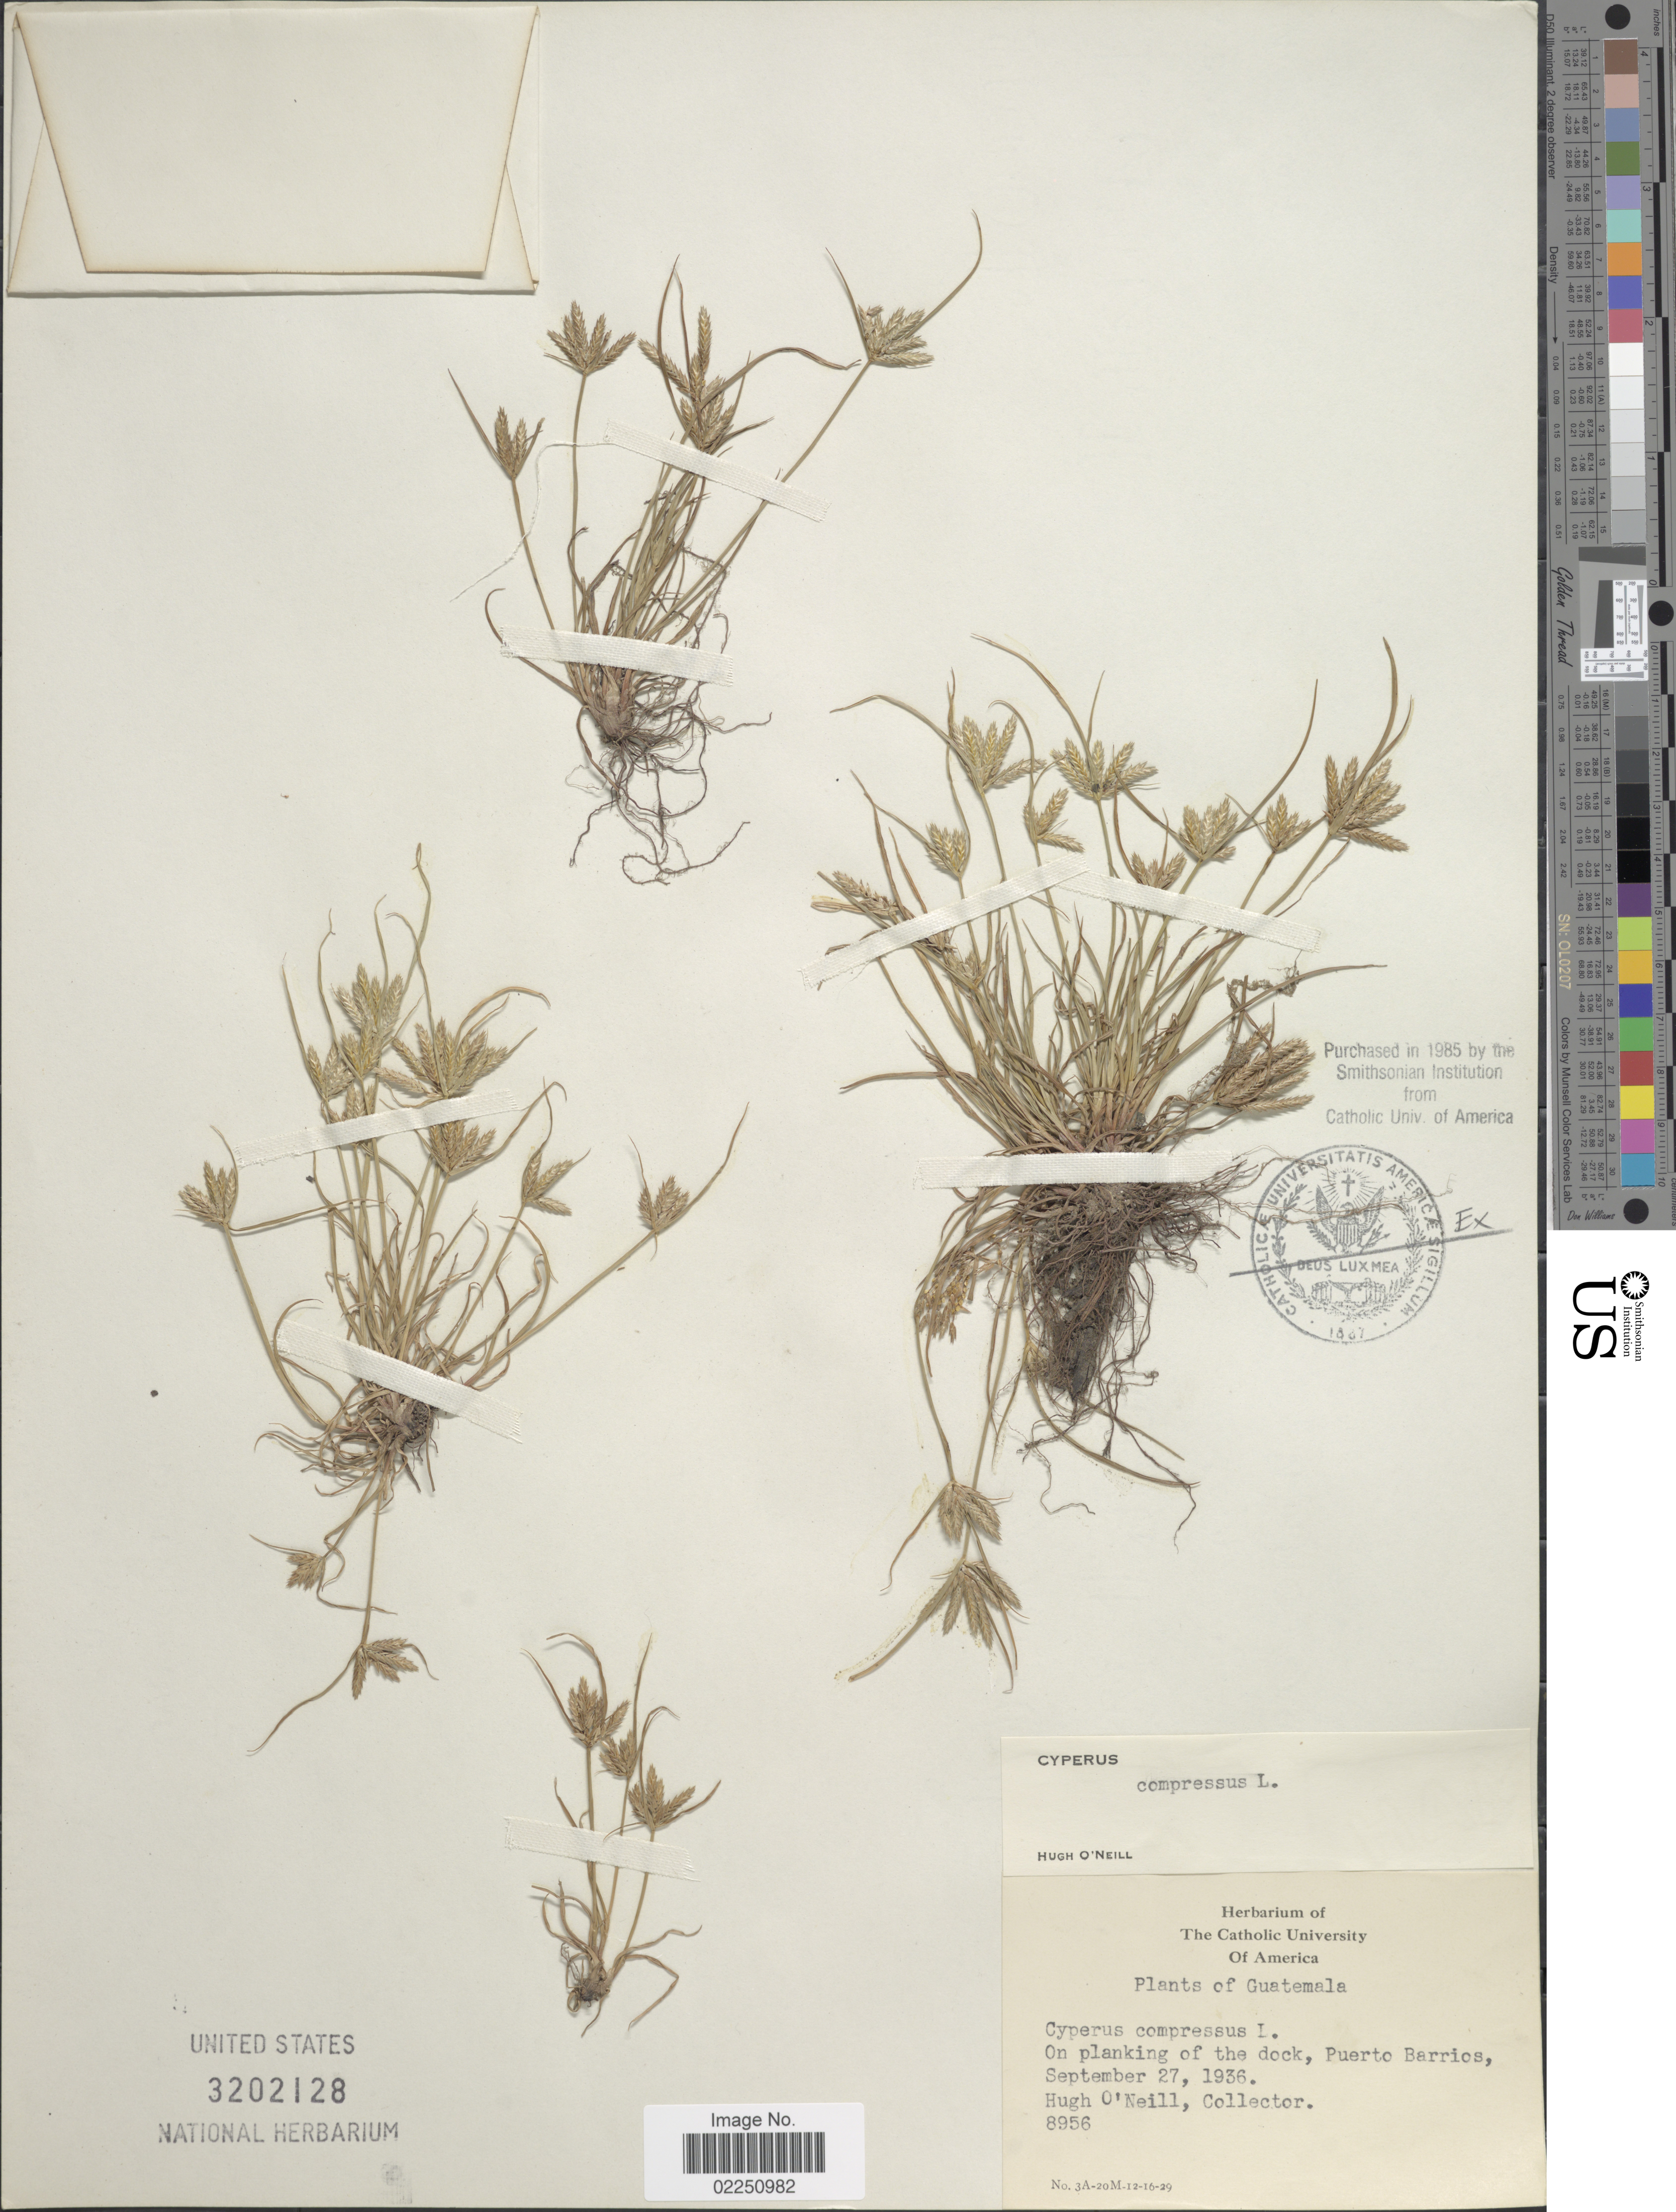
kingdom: Plantae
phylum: Tracheophyta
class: Liliopsida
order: Poales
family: Cyperaceae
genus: Cyperus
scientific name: Cyperus compressus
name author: L.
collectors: H. O'Neill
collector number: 8956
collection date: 1936-09-27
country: Guatemala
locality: On planking of the dock, Puerto Barrios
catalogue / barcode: US 3202128